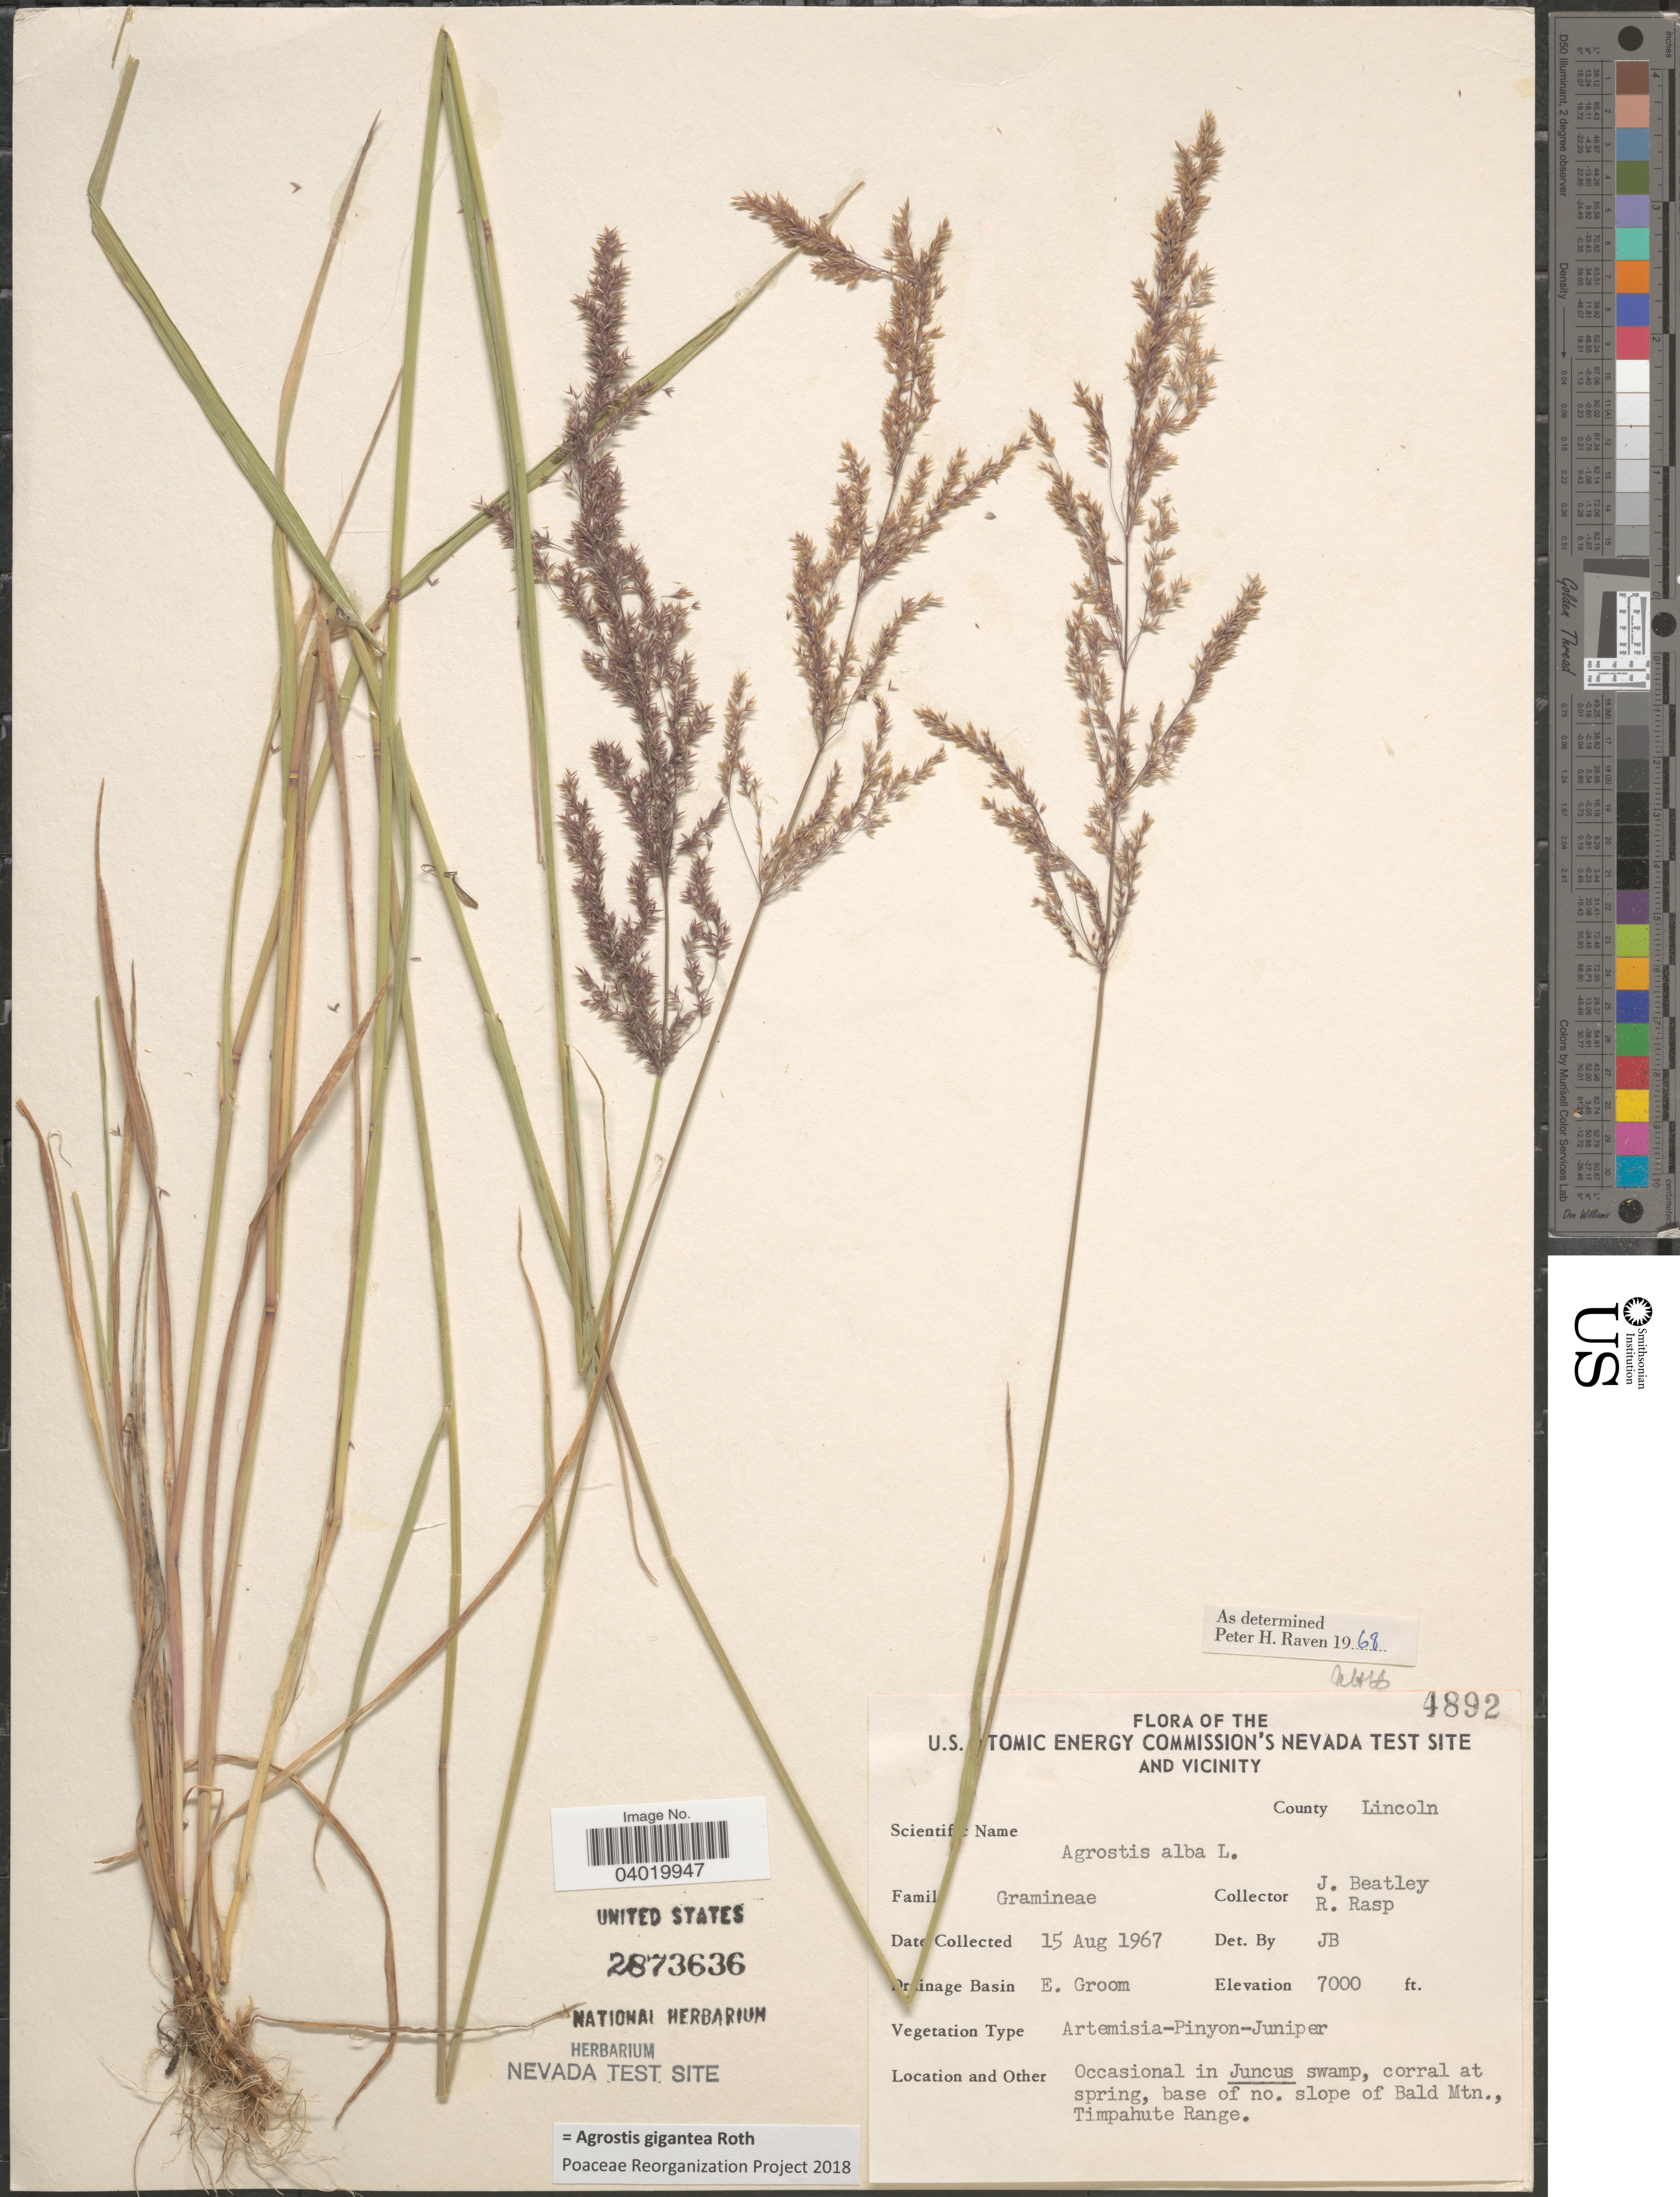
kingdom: Plantae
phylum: Tracheophyta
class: Liliopsida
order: Poales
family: Poaceae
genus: Agrostis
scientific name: Agrostis gigantea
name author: Roth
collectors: J. C. Beatley & R. Rasp.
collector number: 4892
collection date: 1967-08-15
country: United States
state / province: Nevada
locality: U.S. Atomic Energy Commission's Nevada Test Site And Vicinity. County Lincoln. Drainage Basin E. Groom. In Juncus swamp, corral at spring, base of no. slope of Bald Mtn., Timpahute Range.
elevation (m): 2134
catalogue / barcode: US 2873636